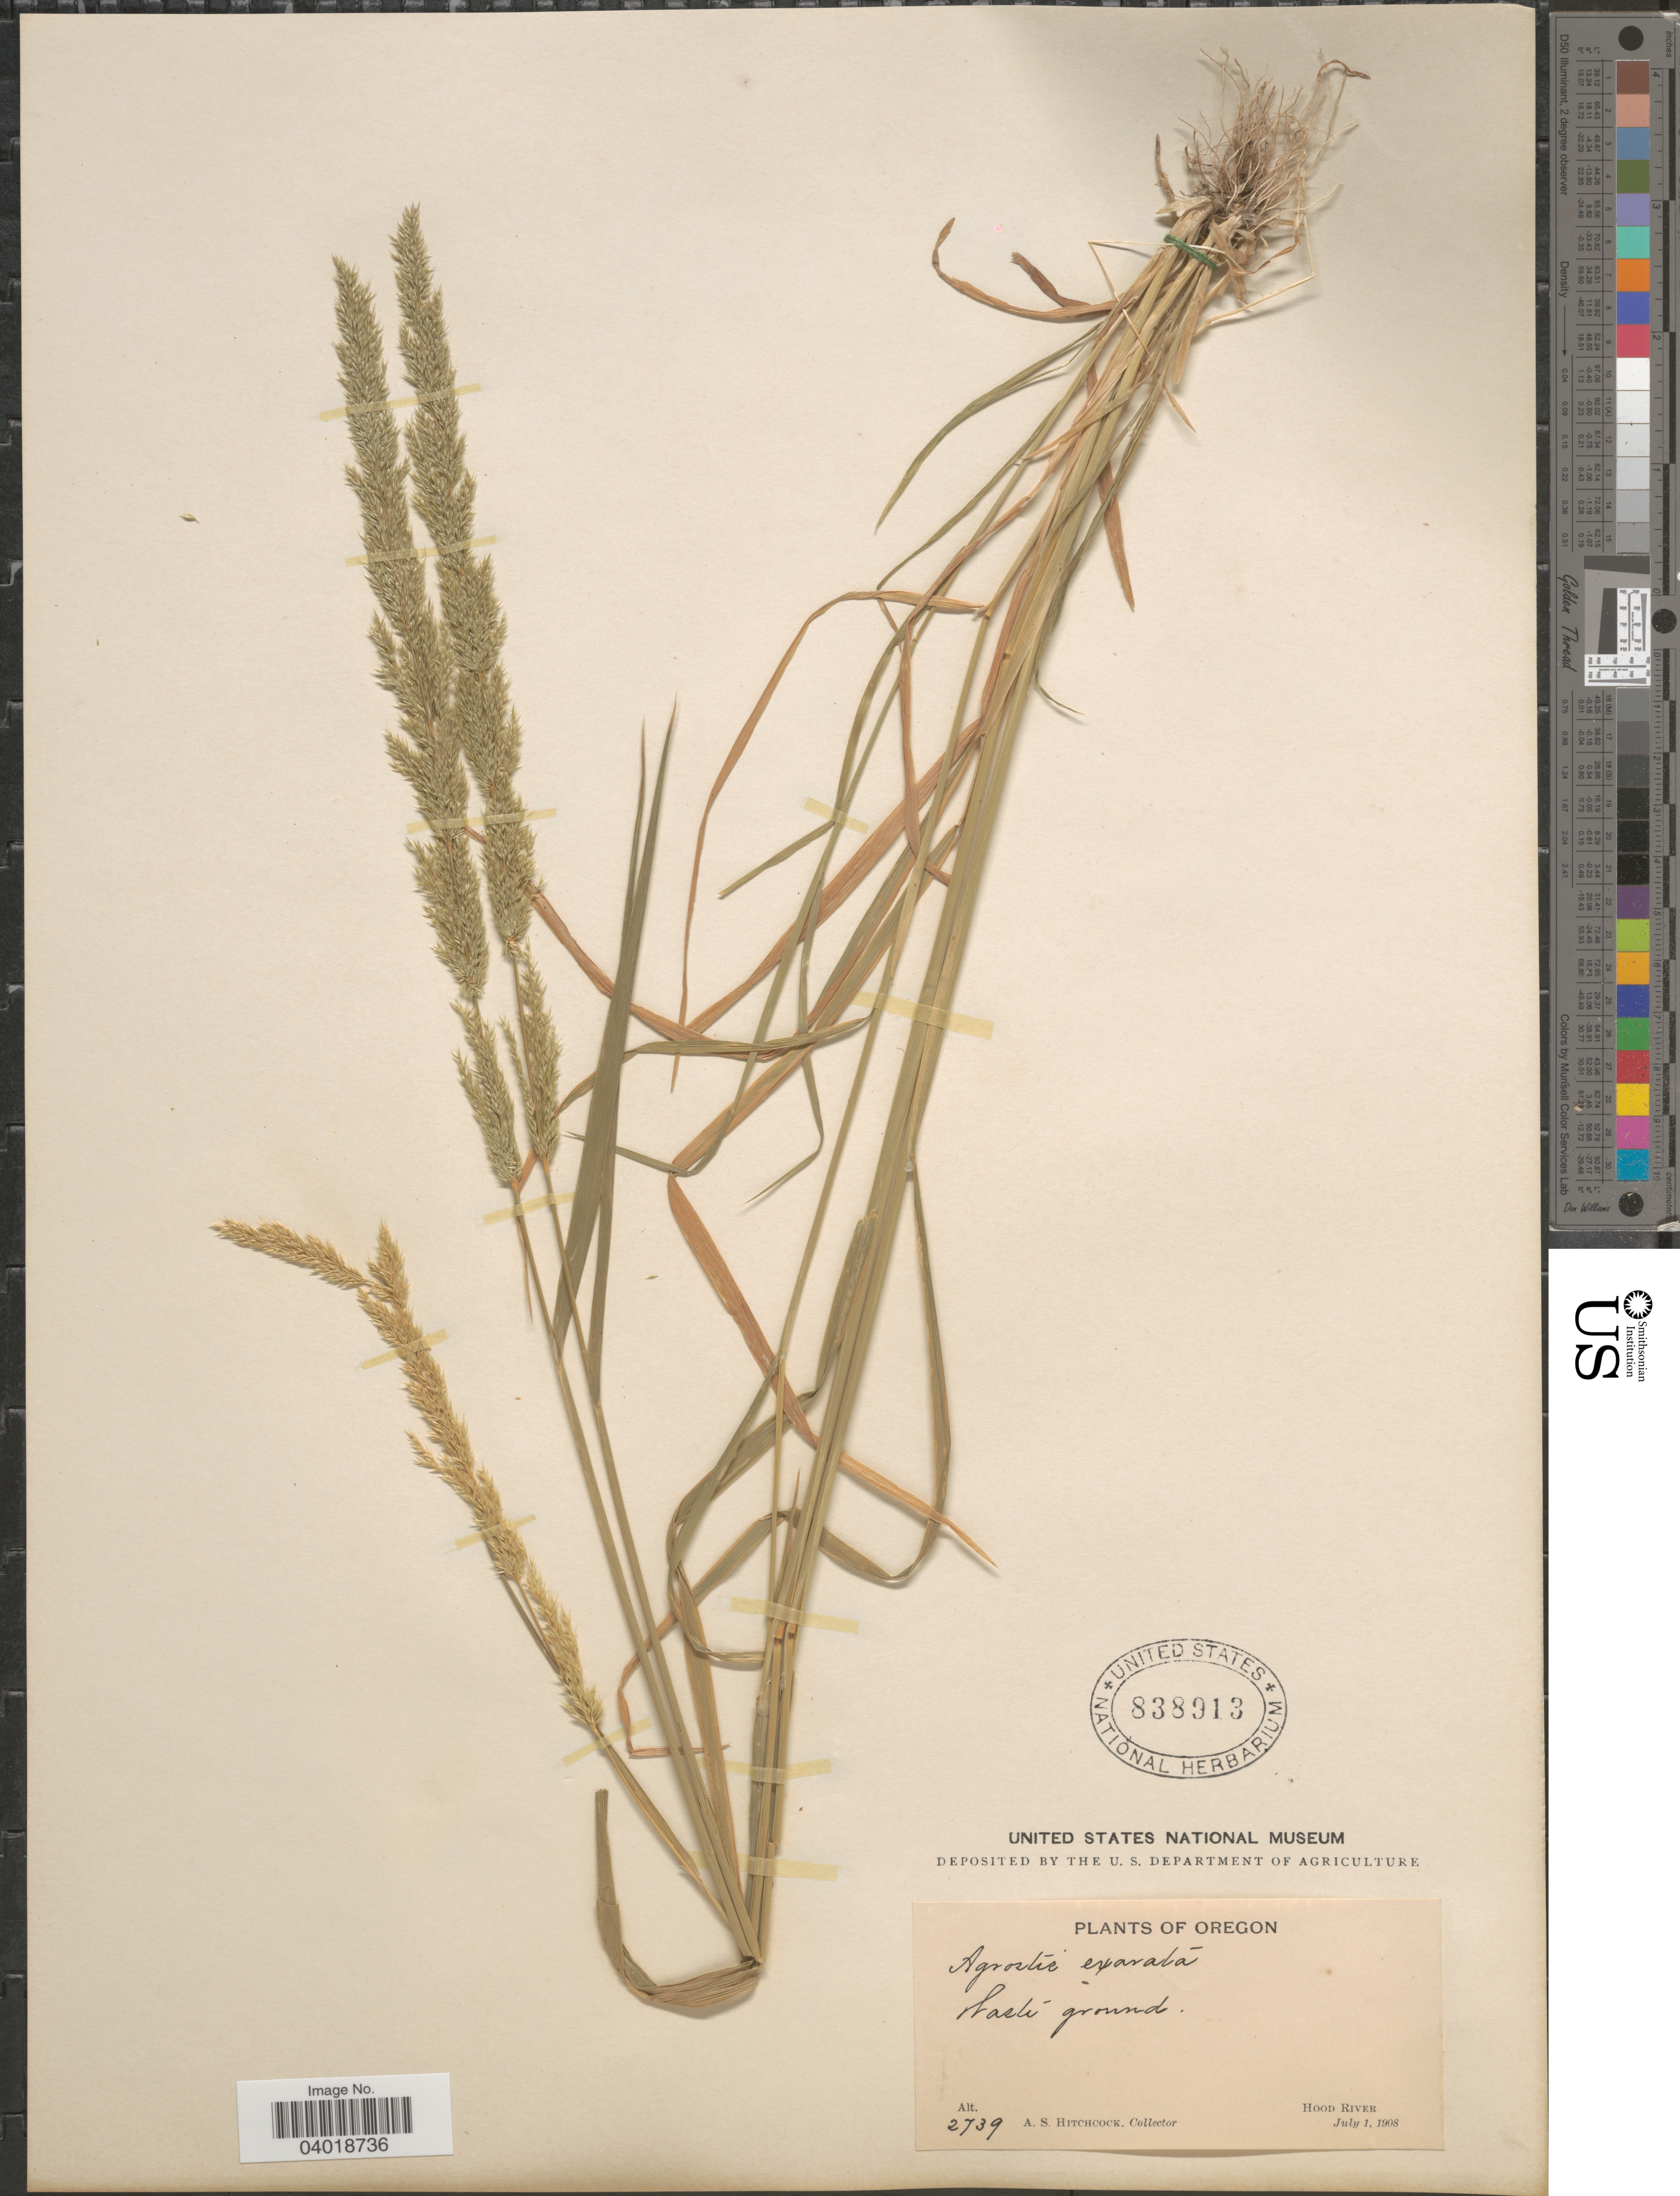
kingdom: Plantae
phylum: Tracheophyta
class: Liliopsida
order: Poales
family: Poaceae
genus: Agrostis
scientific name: Agrostis exarata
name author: Trin.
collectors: A. S. Hitchcock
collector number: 2739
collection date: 1908-07-01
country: United States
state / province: Oregon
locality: Hood River.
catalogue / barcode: US 838913